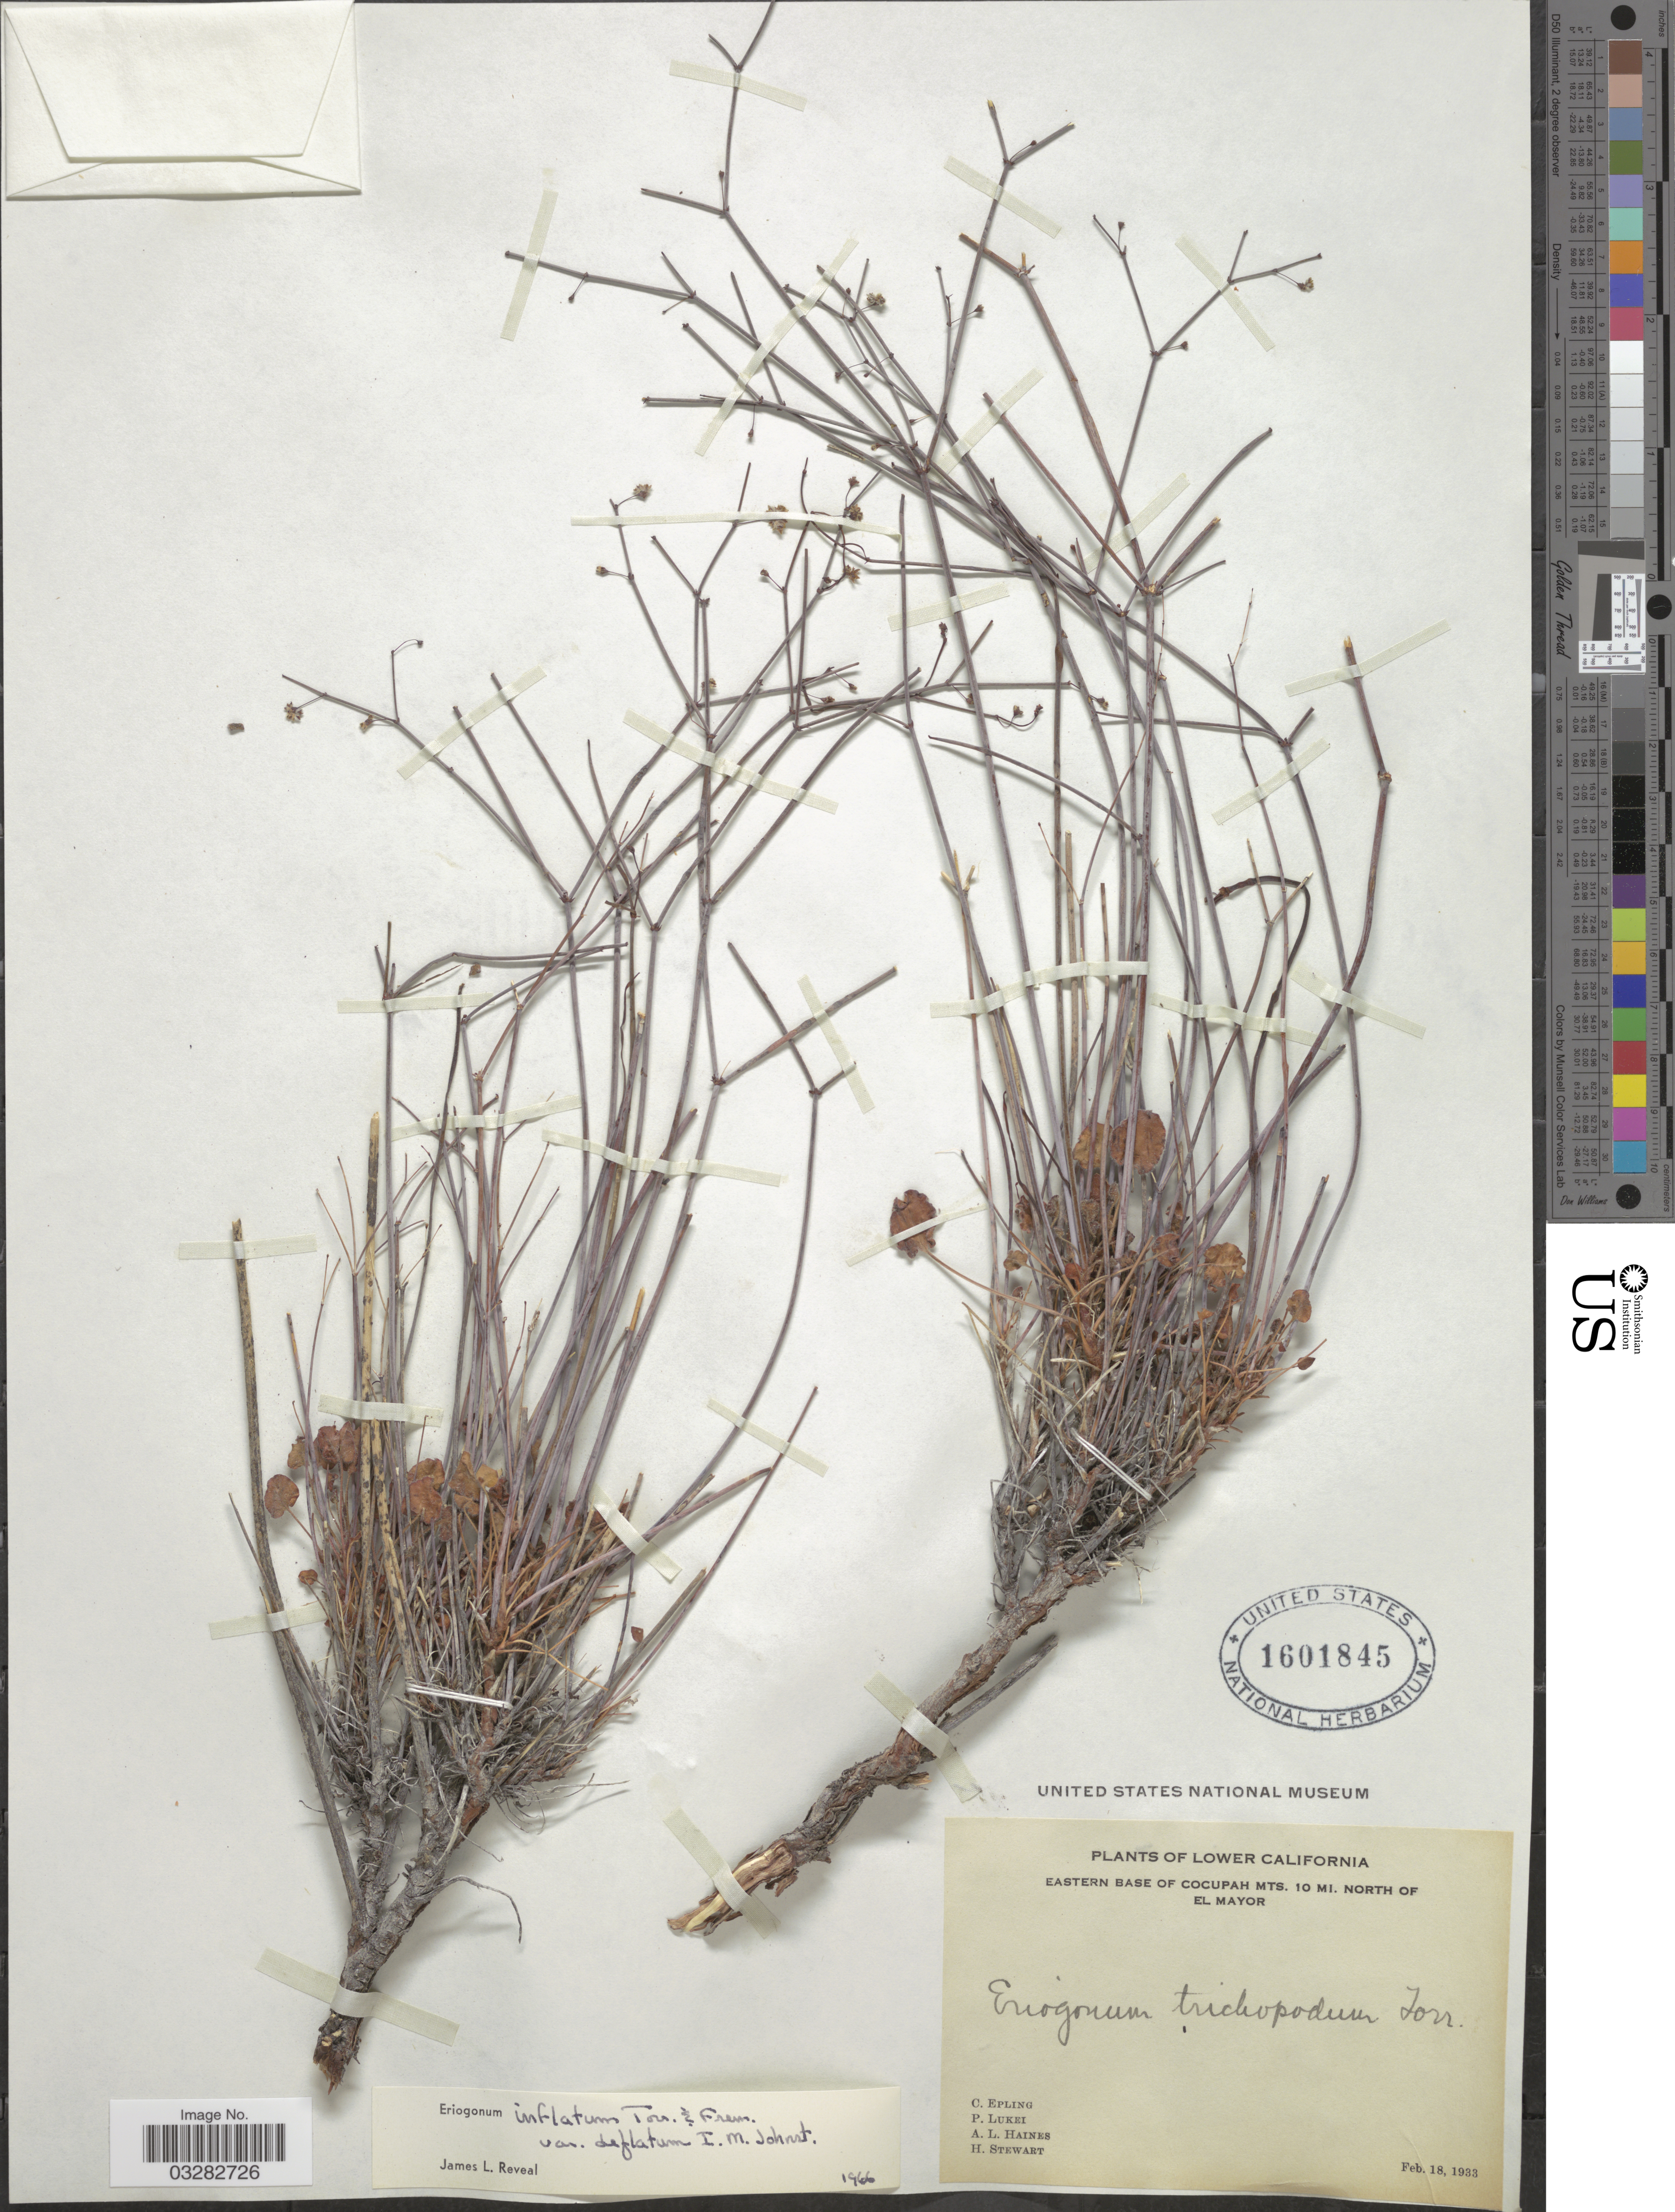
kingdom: Plantae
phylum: Tracheophyta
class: Magnoliopsida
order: Caryophyllales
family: Polygonaceae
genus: Eriogonum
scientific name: Eriogonum inflatum var. deflatum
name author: I.M. Johnst.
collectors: C. C. Epling, Lukei, P., A. L. Haines & H. Stewart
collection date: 1933-02-18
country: Mexico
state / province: Baja California Norte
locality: Lower California. Eastern Base of Cocupah Mts. 10 mi. north of El Mayor.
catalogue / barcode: US 1601845